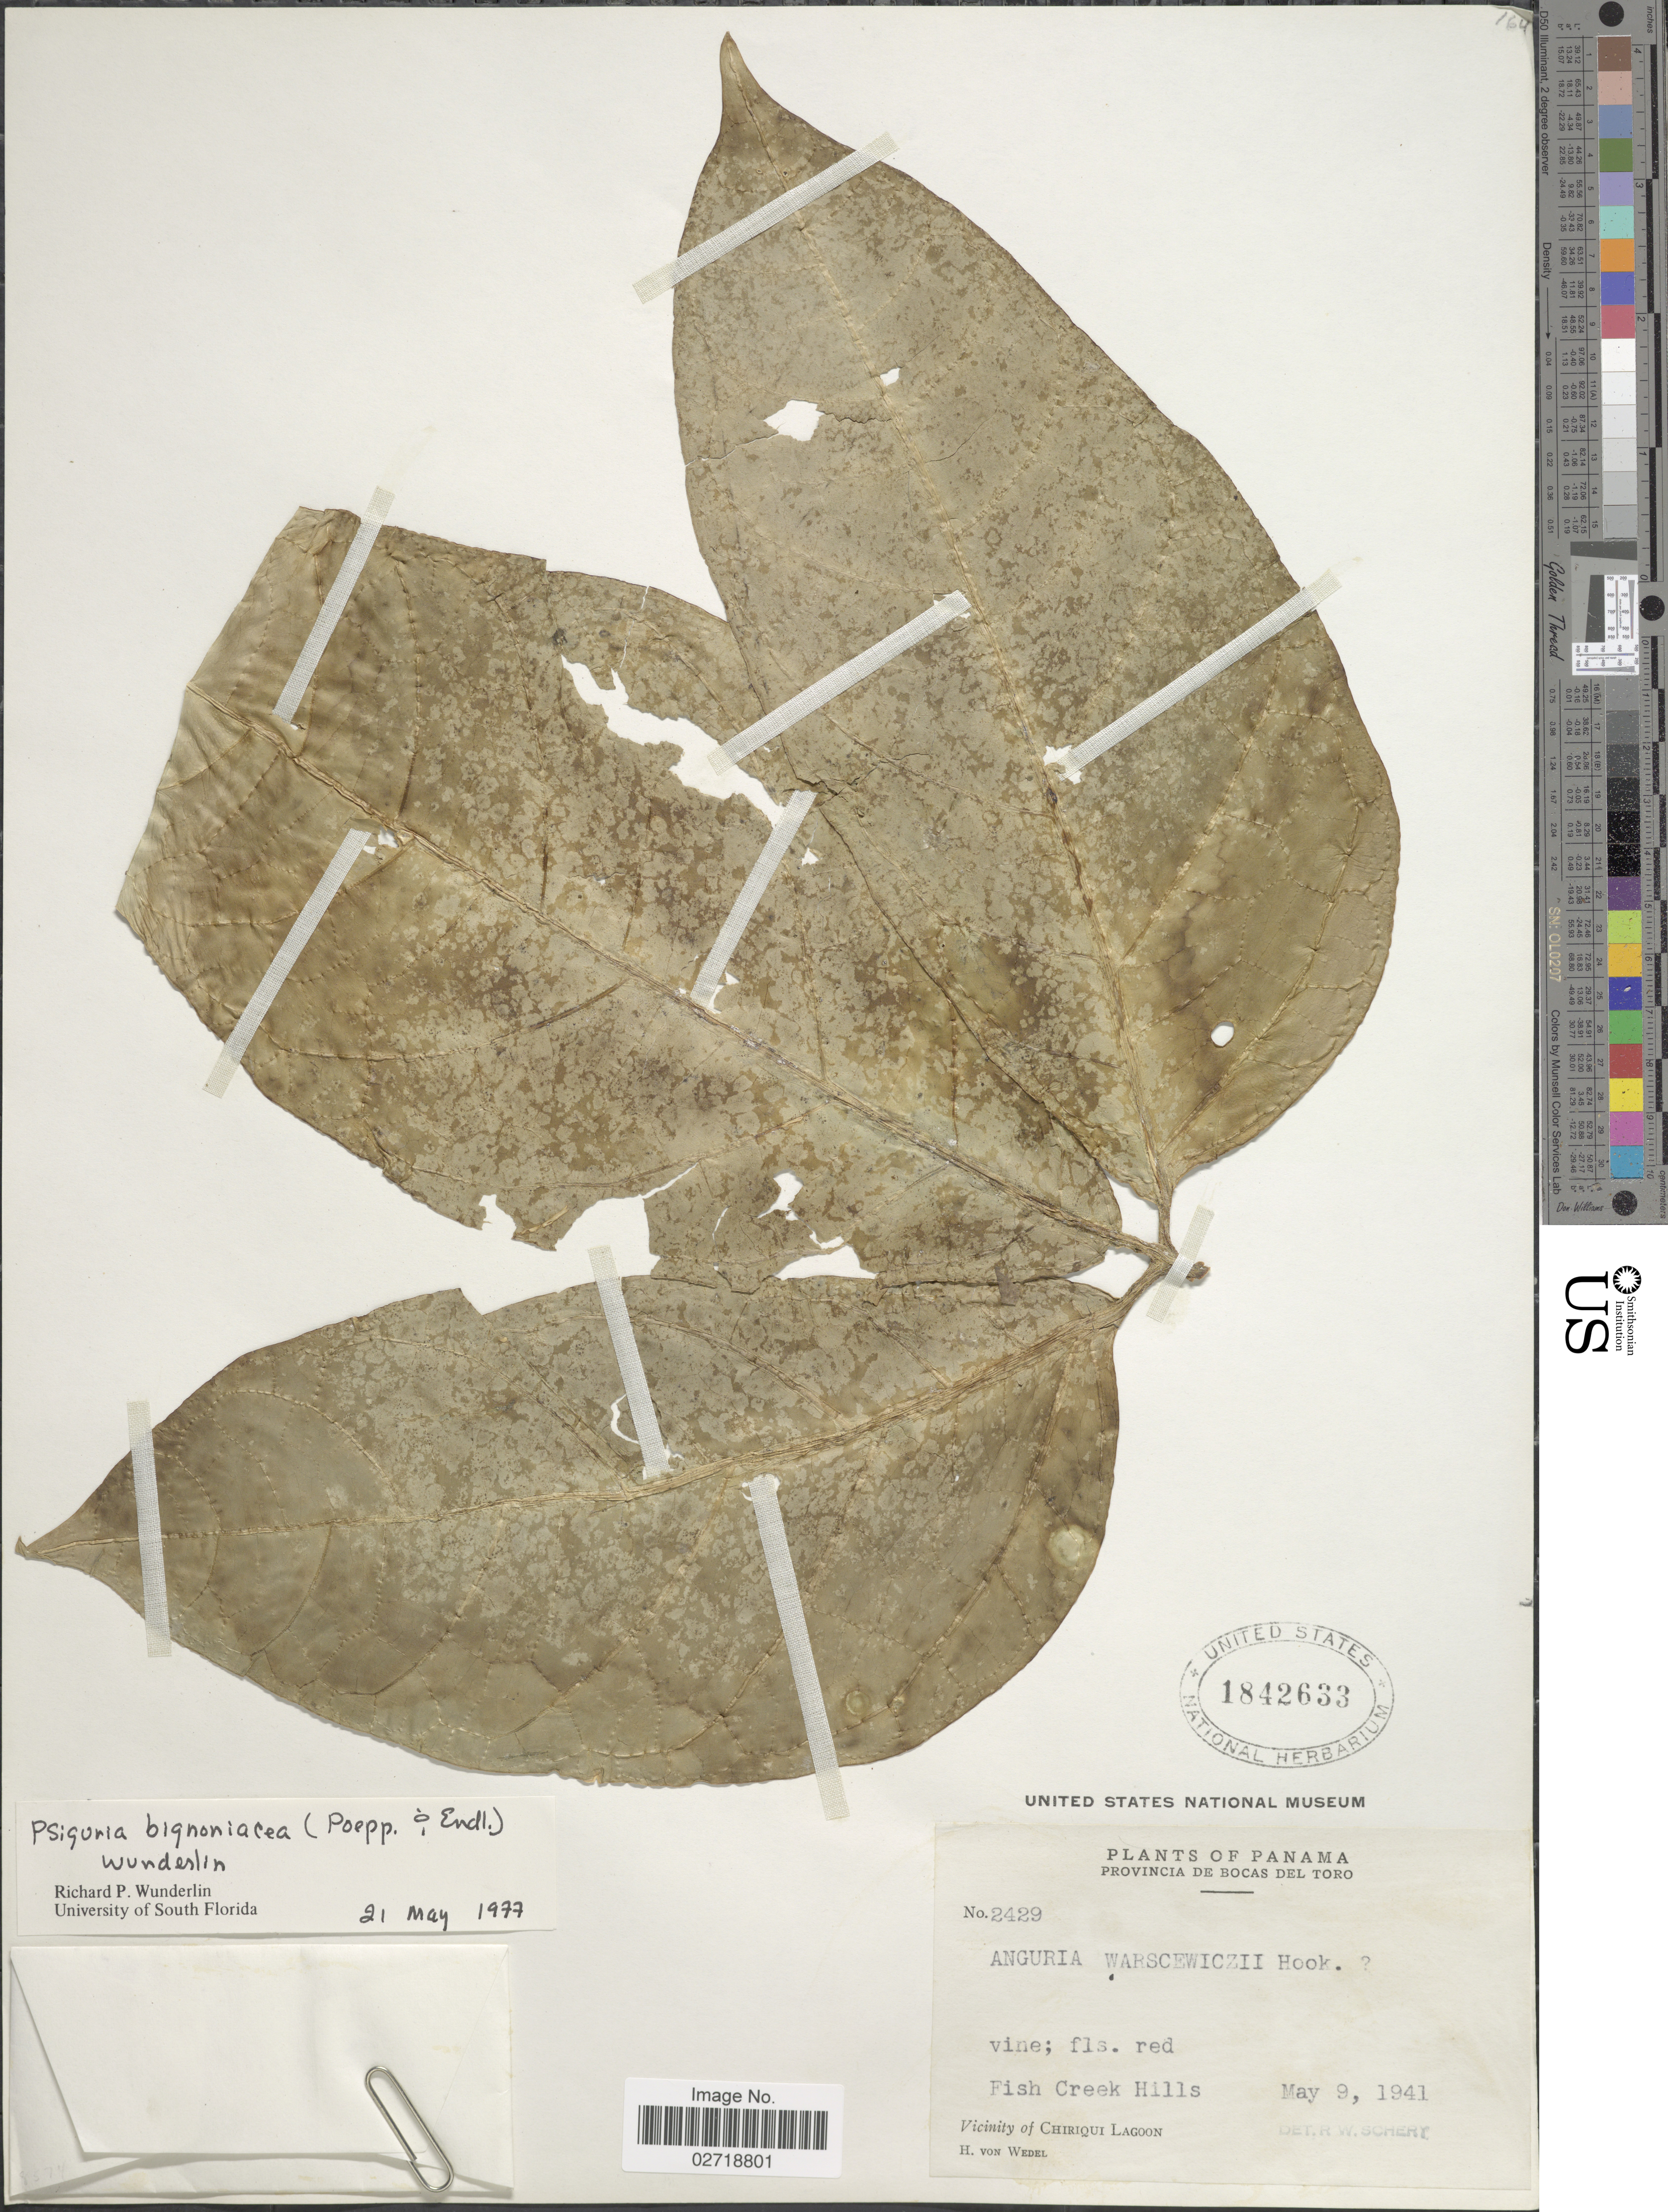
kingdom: Plantae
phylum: Tracheophyta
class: Magnoliopsida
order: Cucurbitales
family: Cucurbitaceae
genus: Psiguria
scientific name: Psiguria triphylla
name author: (Miq.) C. Jeffrey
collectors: H. von Wedel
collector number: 2429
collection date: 1941-05-09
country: Panama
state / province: Bocas del Toro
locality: Fish Creek Hills. Vicinity of Chiriqui Lagoon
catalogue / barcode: US 1842633